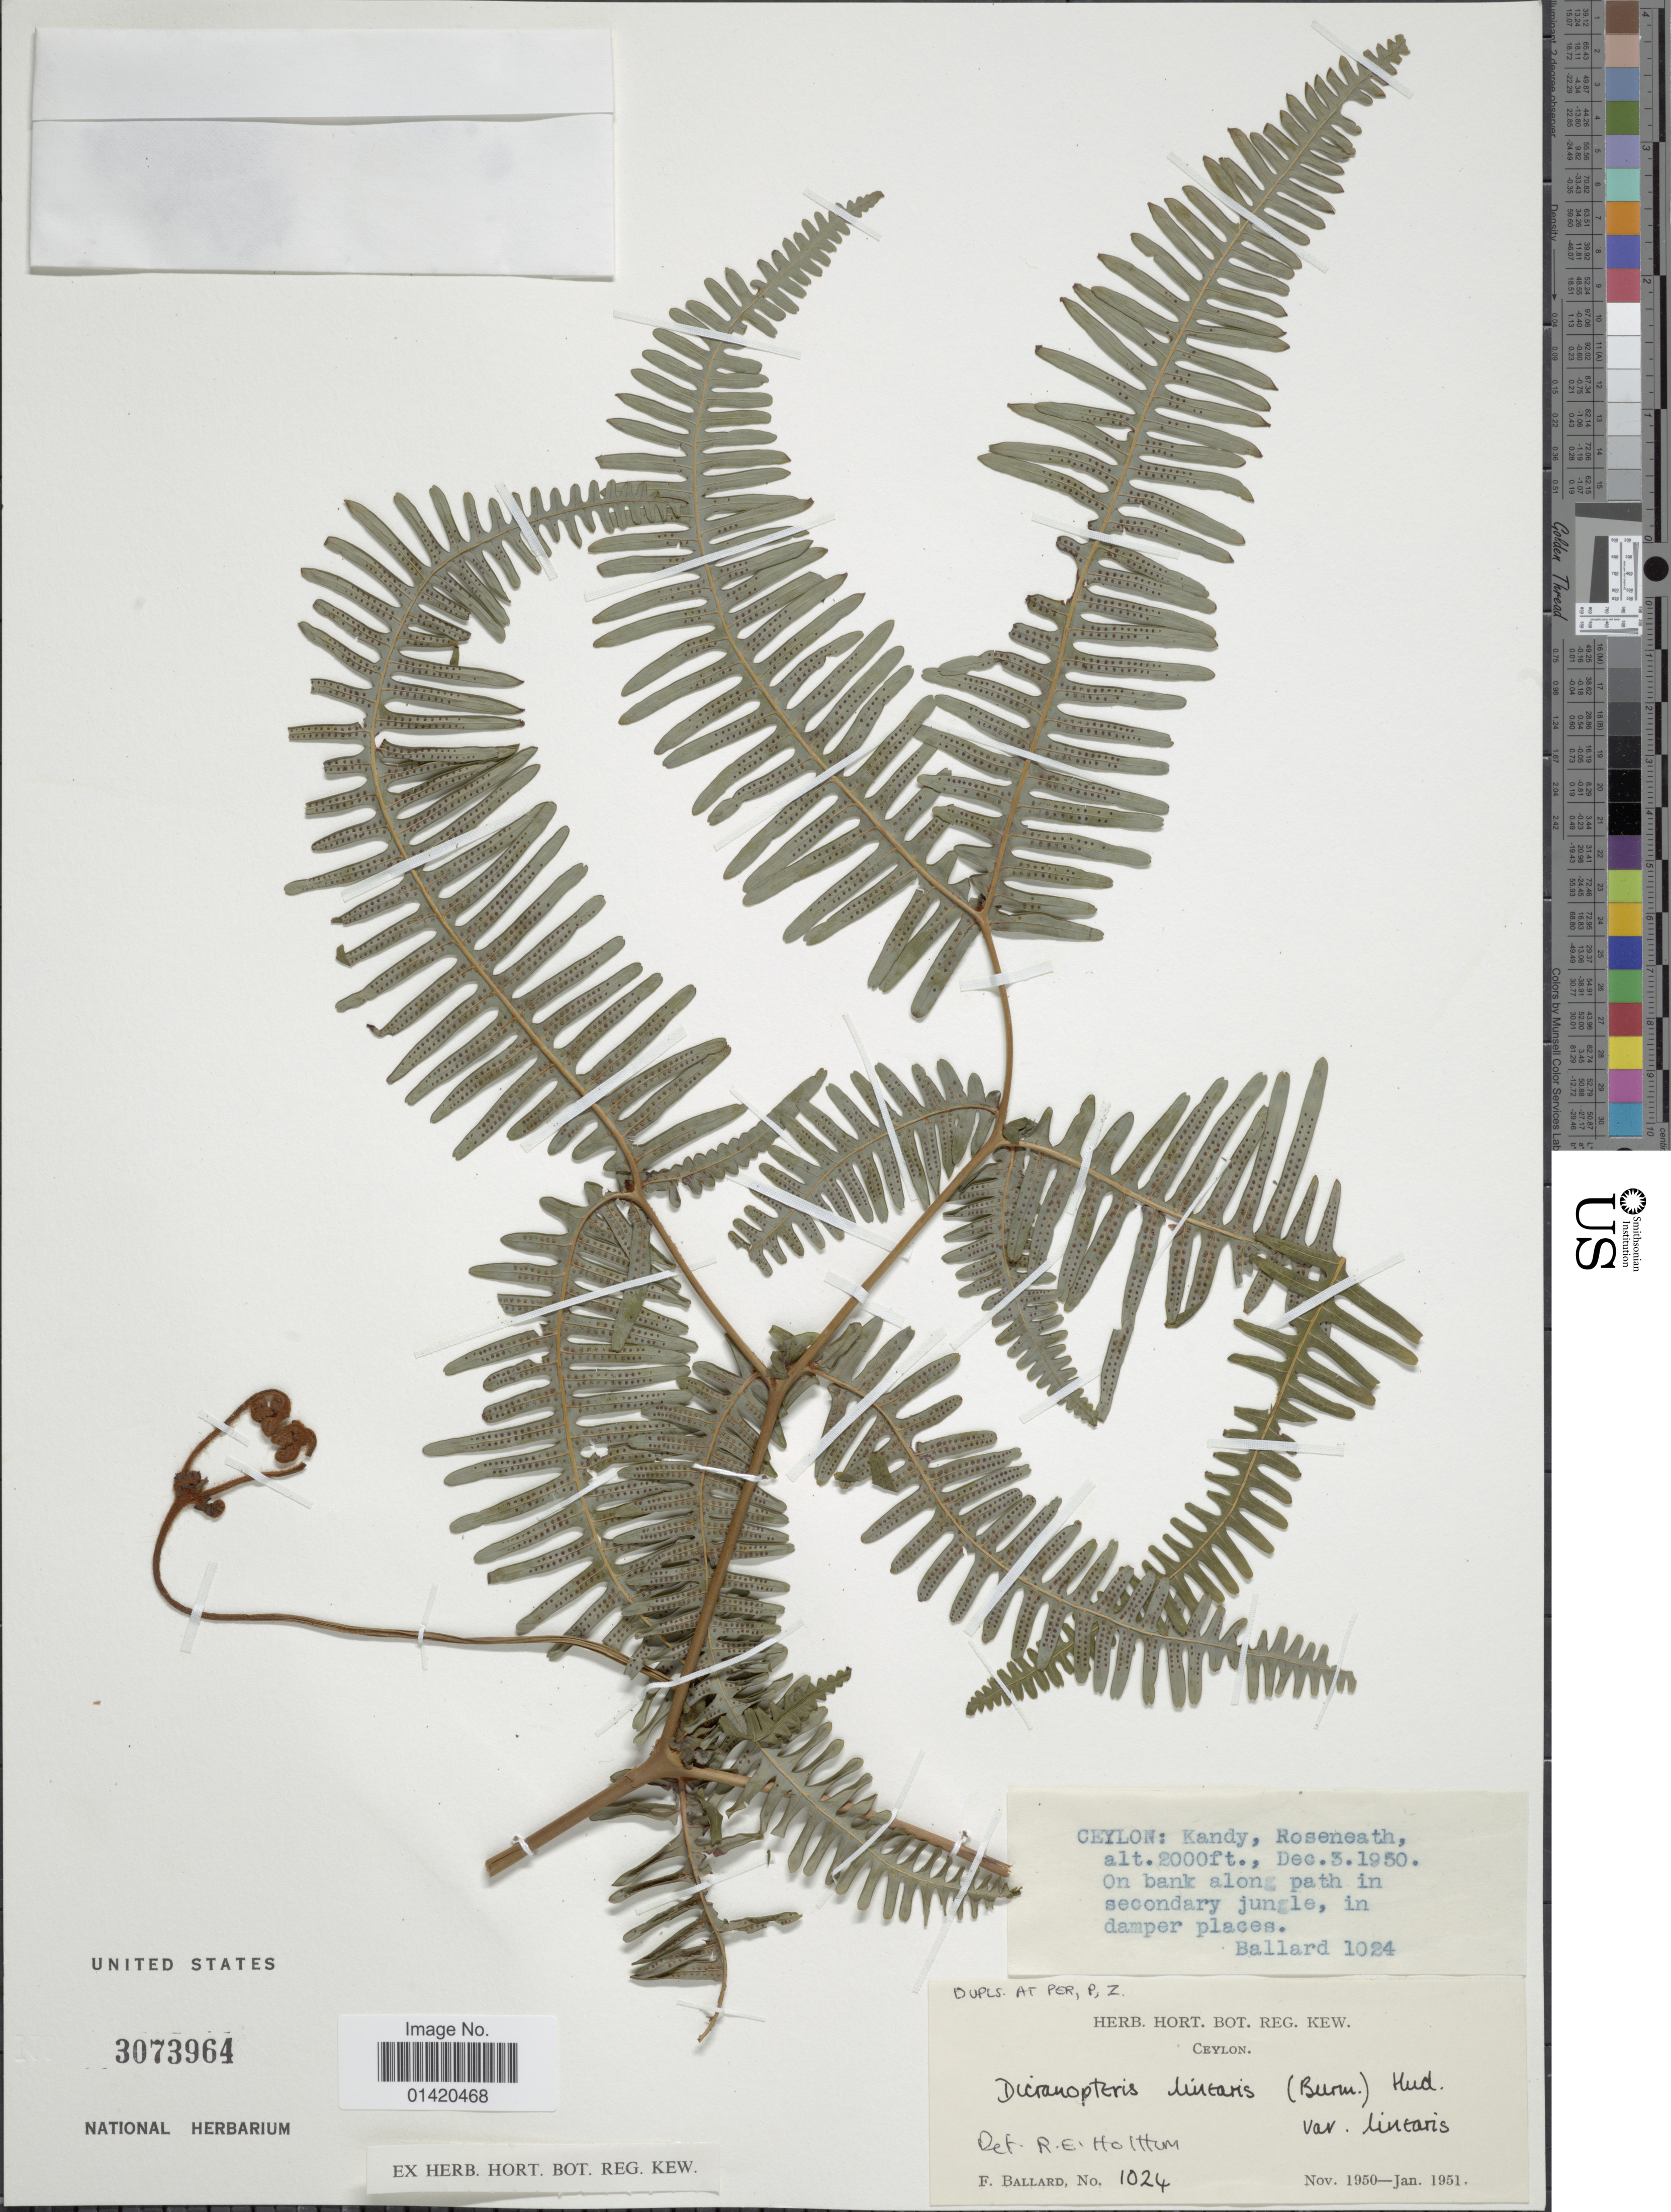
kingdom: Plantae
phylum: Tracheophyta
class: Polypodiopsida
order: Gleicheniales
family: Gleicheniaceae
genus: Dicranopteris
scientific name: Dicranopteris linearis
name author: (Burm. f.) Underw.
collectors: F. Ballard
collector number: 1024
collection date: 1950-11/1951-01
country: Sri Lanka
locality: Ceylon: Kandy, Roseneath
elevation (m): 610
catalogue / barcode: US 3073964